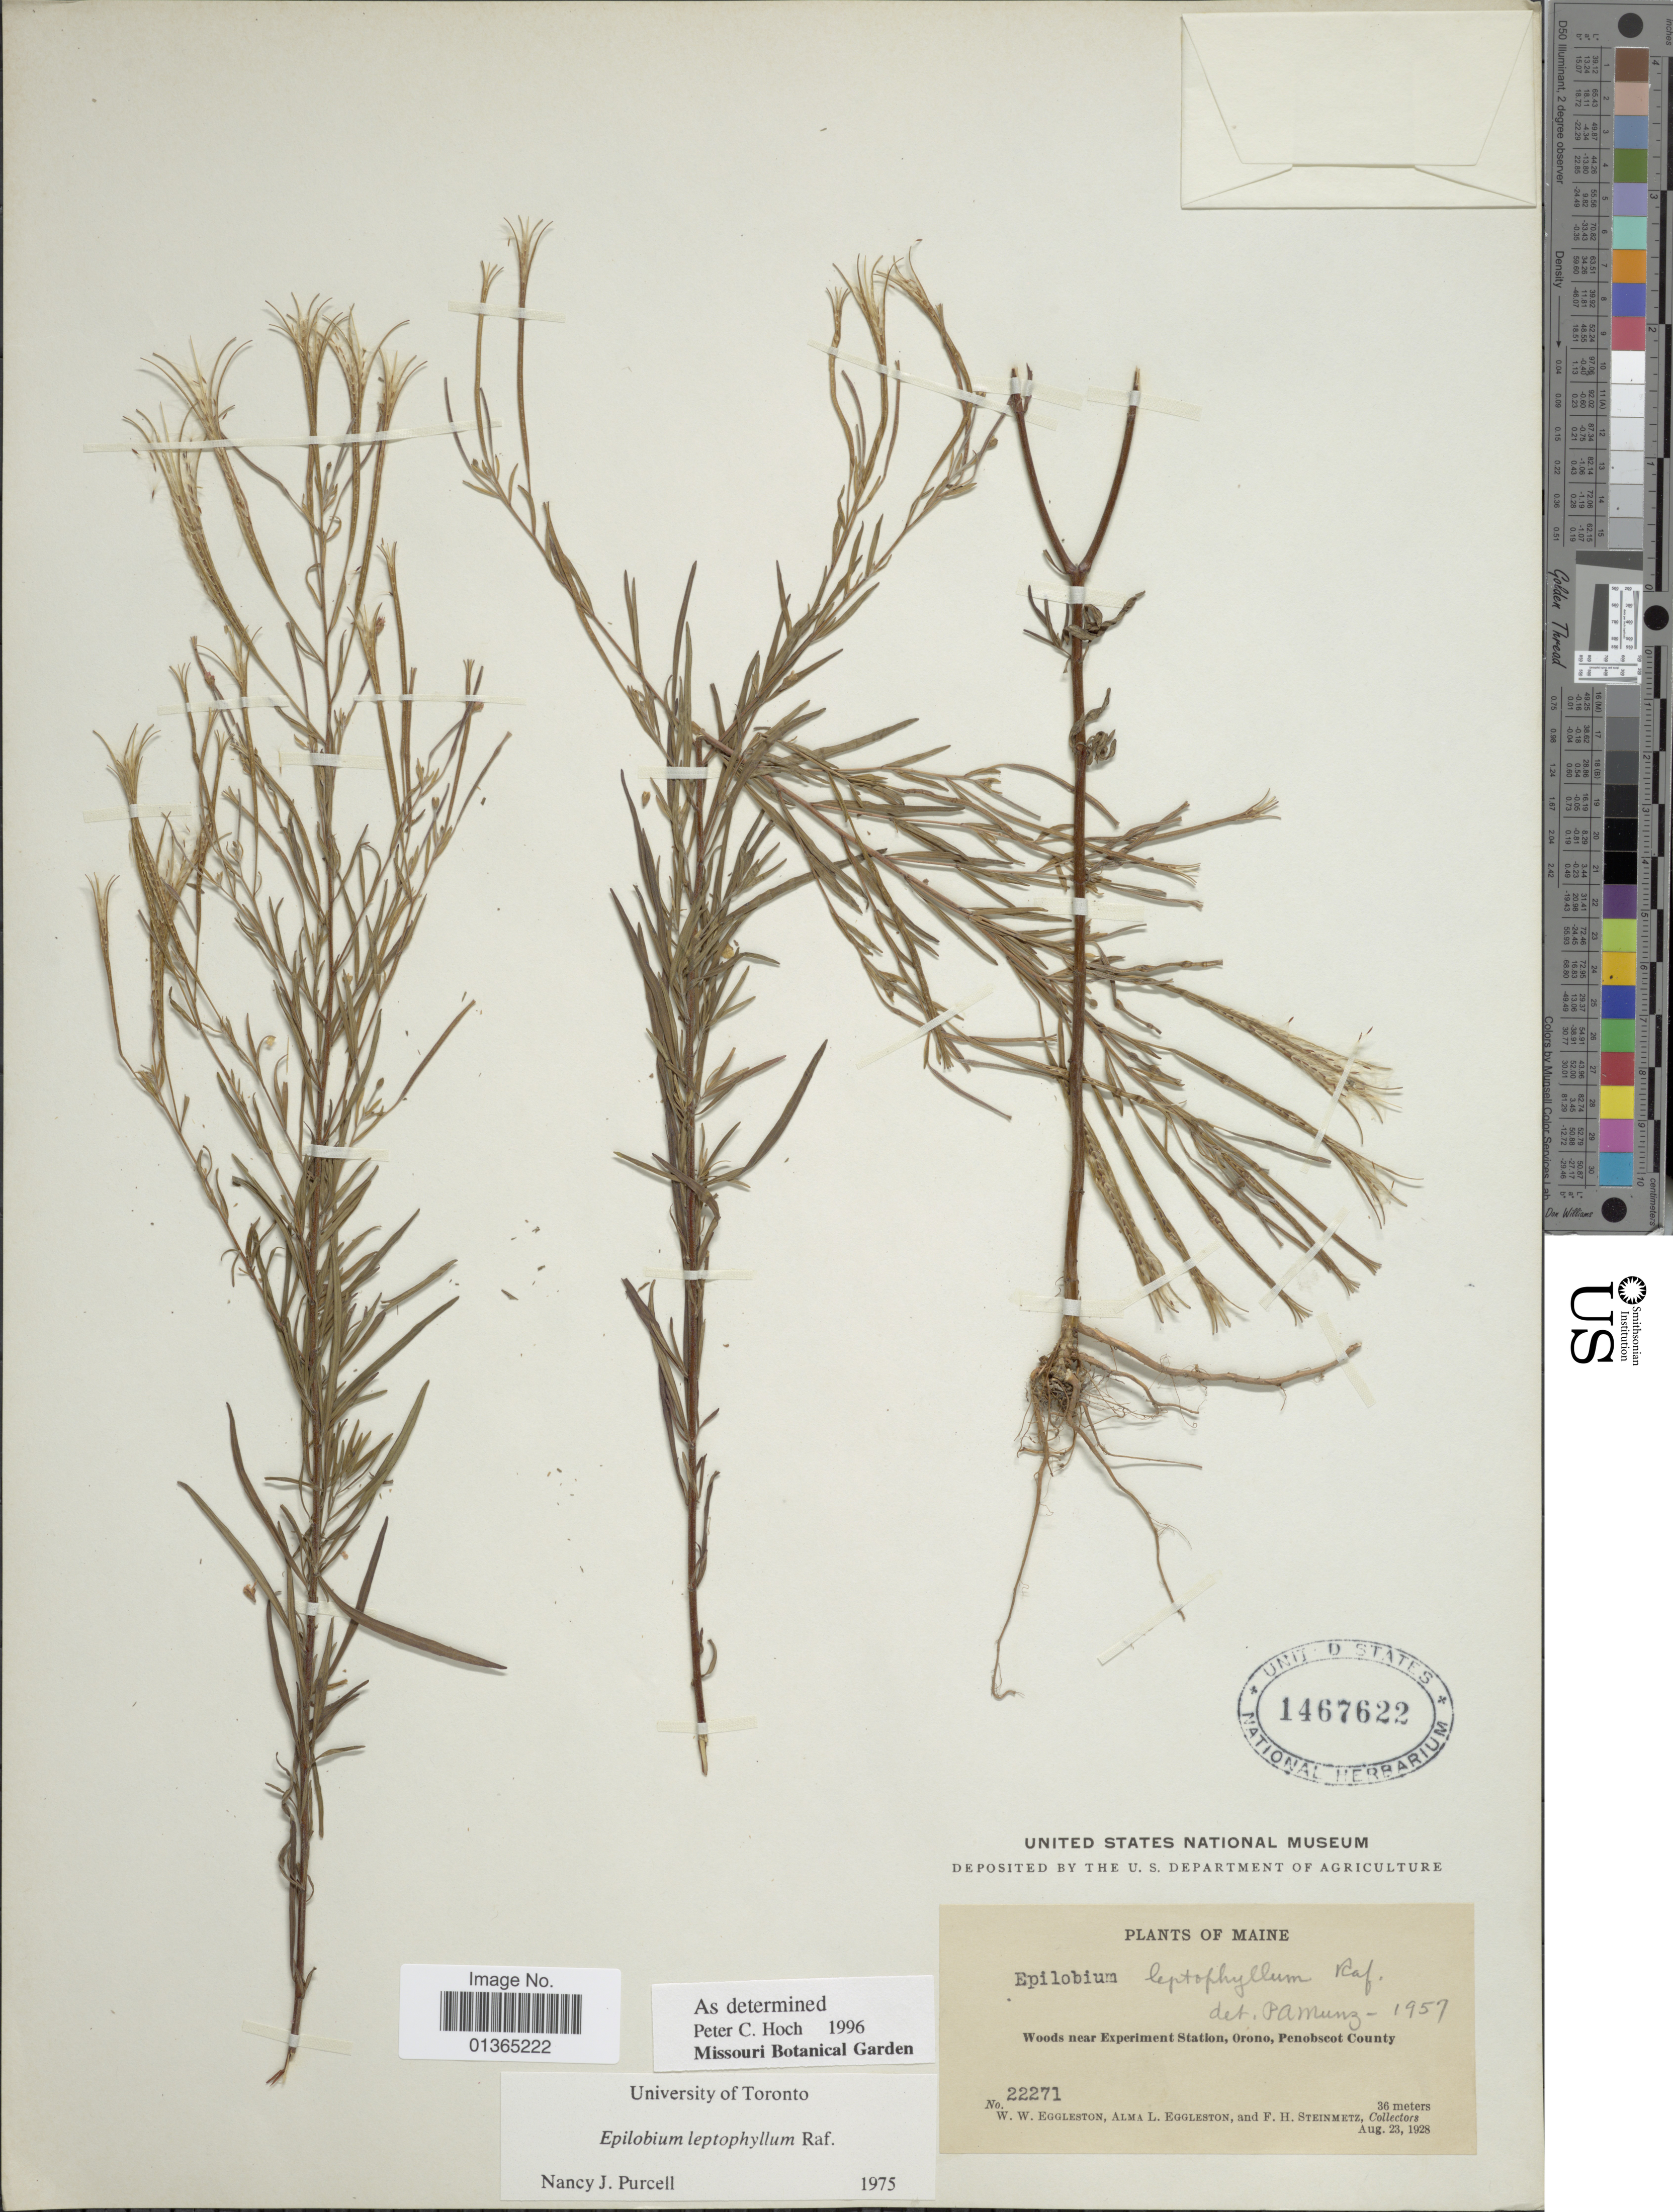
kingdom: Plantae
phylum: Tracheophyta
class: Magnoliopsida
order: Myrtales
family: Onagraceae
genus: Epilobium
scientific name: Epilobium leptophyllum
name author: Raf.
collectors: W. W. Eggleston, A. Eggleston & F. H. Steinmetz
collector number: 22271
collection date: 1928-08-23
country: United States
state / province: Maine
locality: Woods near Experiment Station, Orono, Penobscot County.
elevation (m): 36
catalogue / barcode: US 1467622